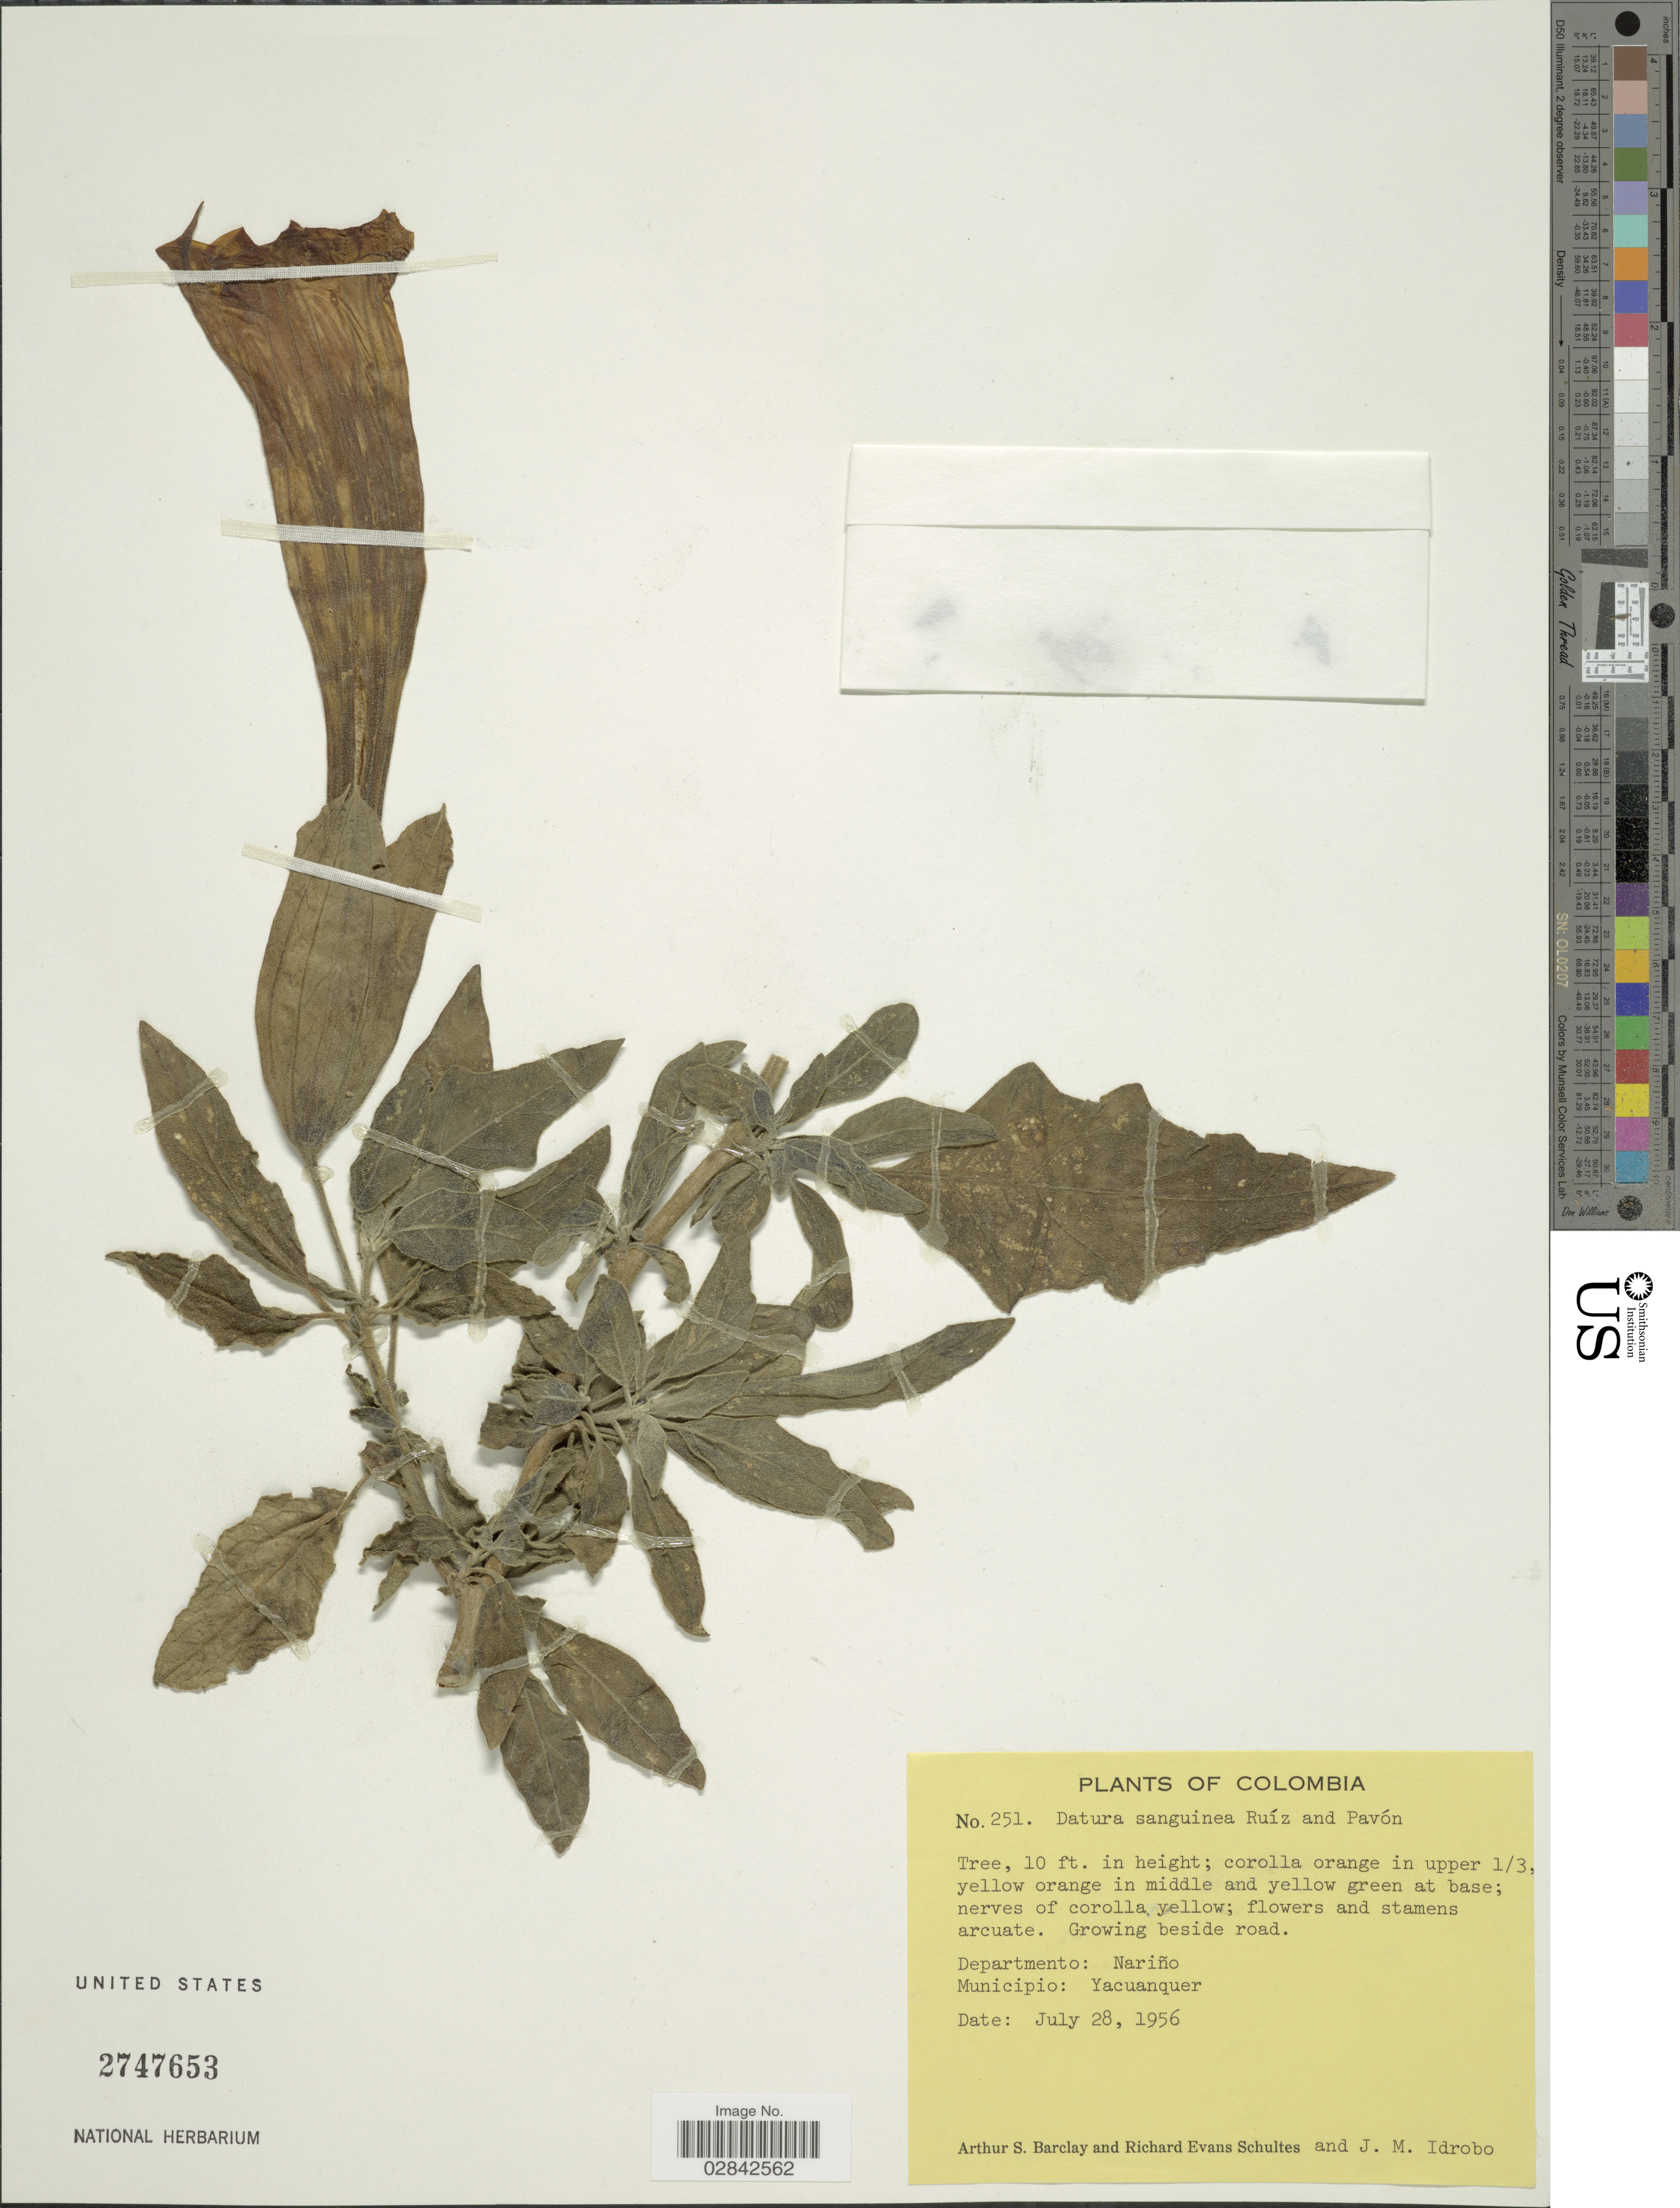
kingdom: Plantae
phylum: Tracheophyta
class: Magnoliopsida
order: Solanales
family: Solanaceae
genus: Brugmansia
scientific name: Brugmansia sanguinea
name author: (Ruiz & Pav.) D. Don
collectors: A. S. Barclay, R. E. Schultes & J. M. Idrobo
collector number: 251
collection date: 1956-07-28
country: Colombia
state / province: Nariño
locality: Departmento: Nariño. Municipio: Yacuanquer.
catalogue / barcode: US 2747653